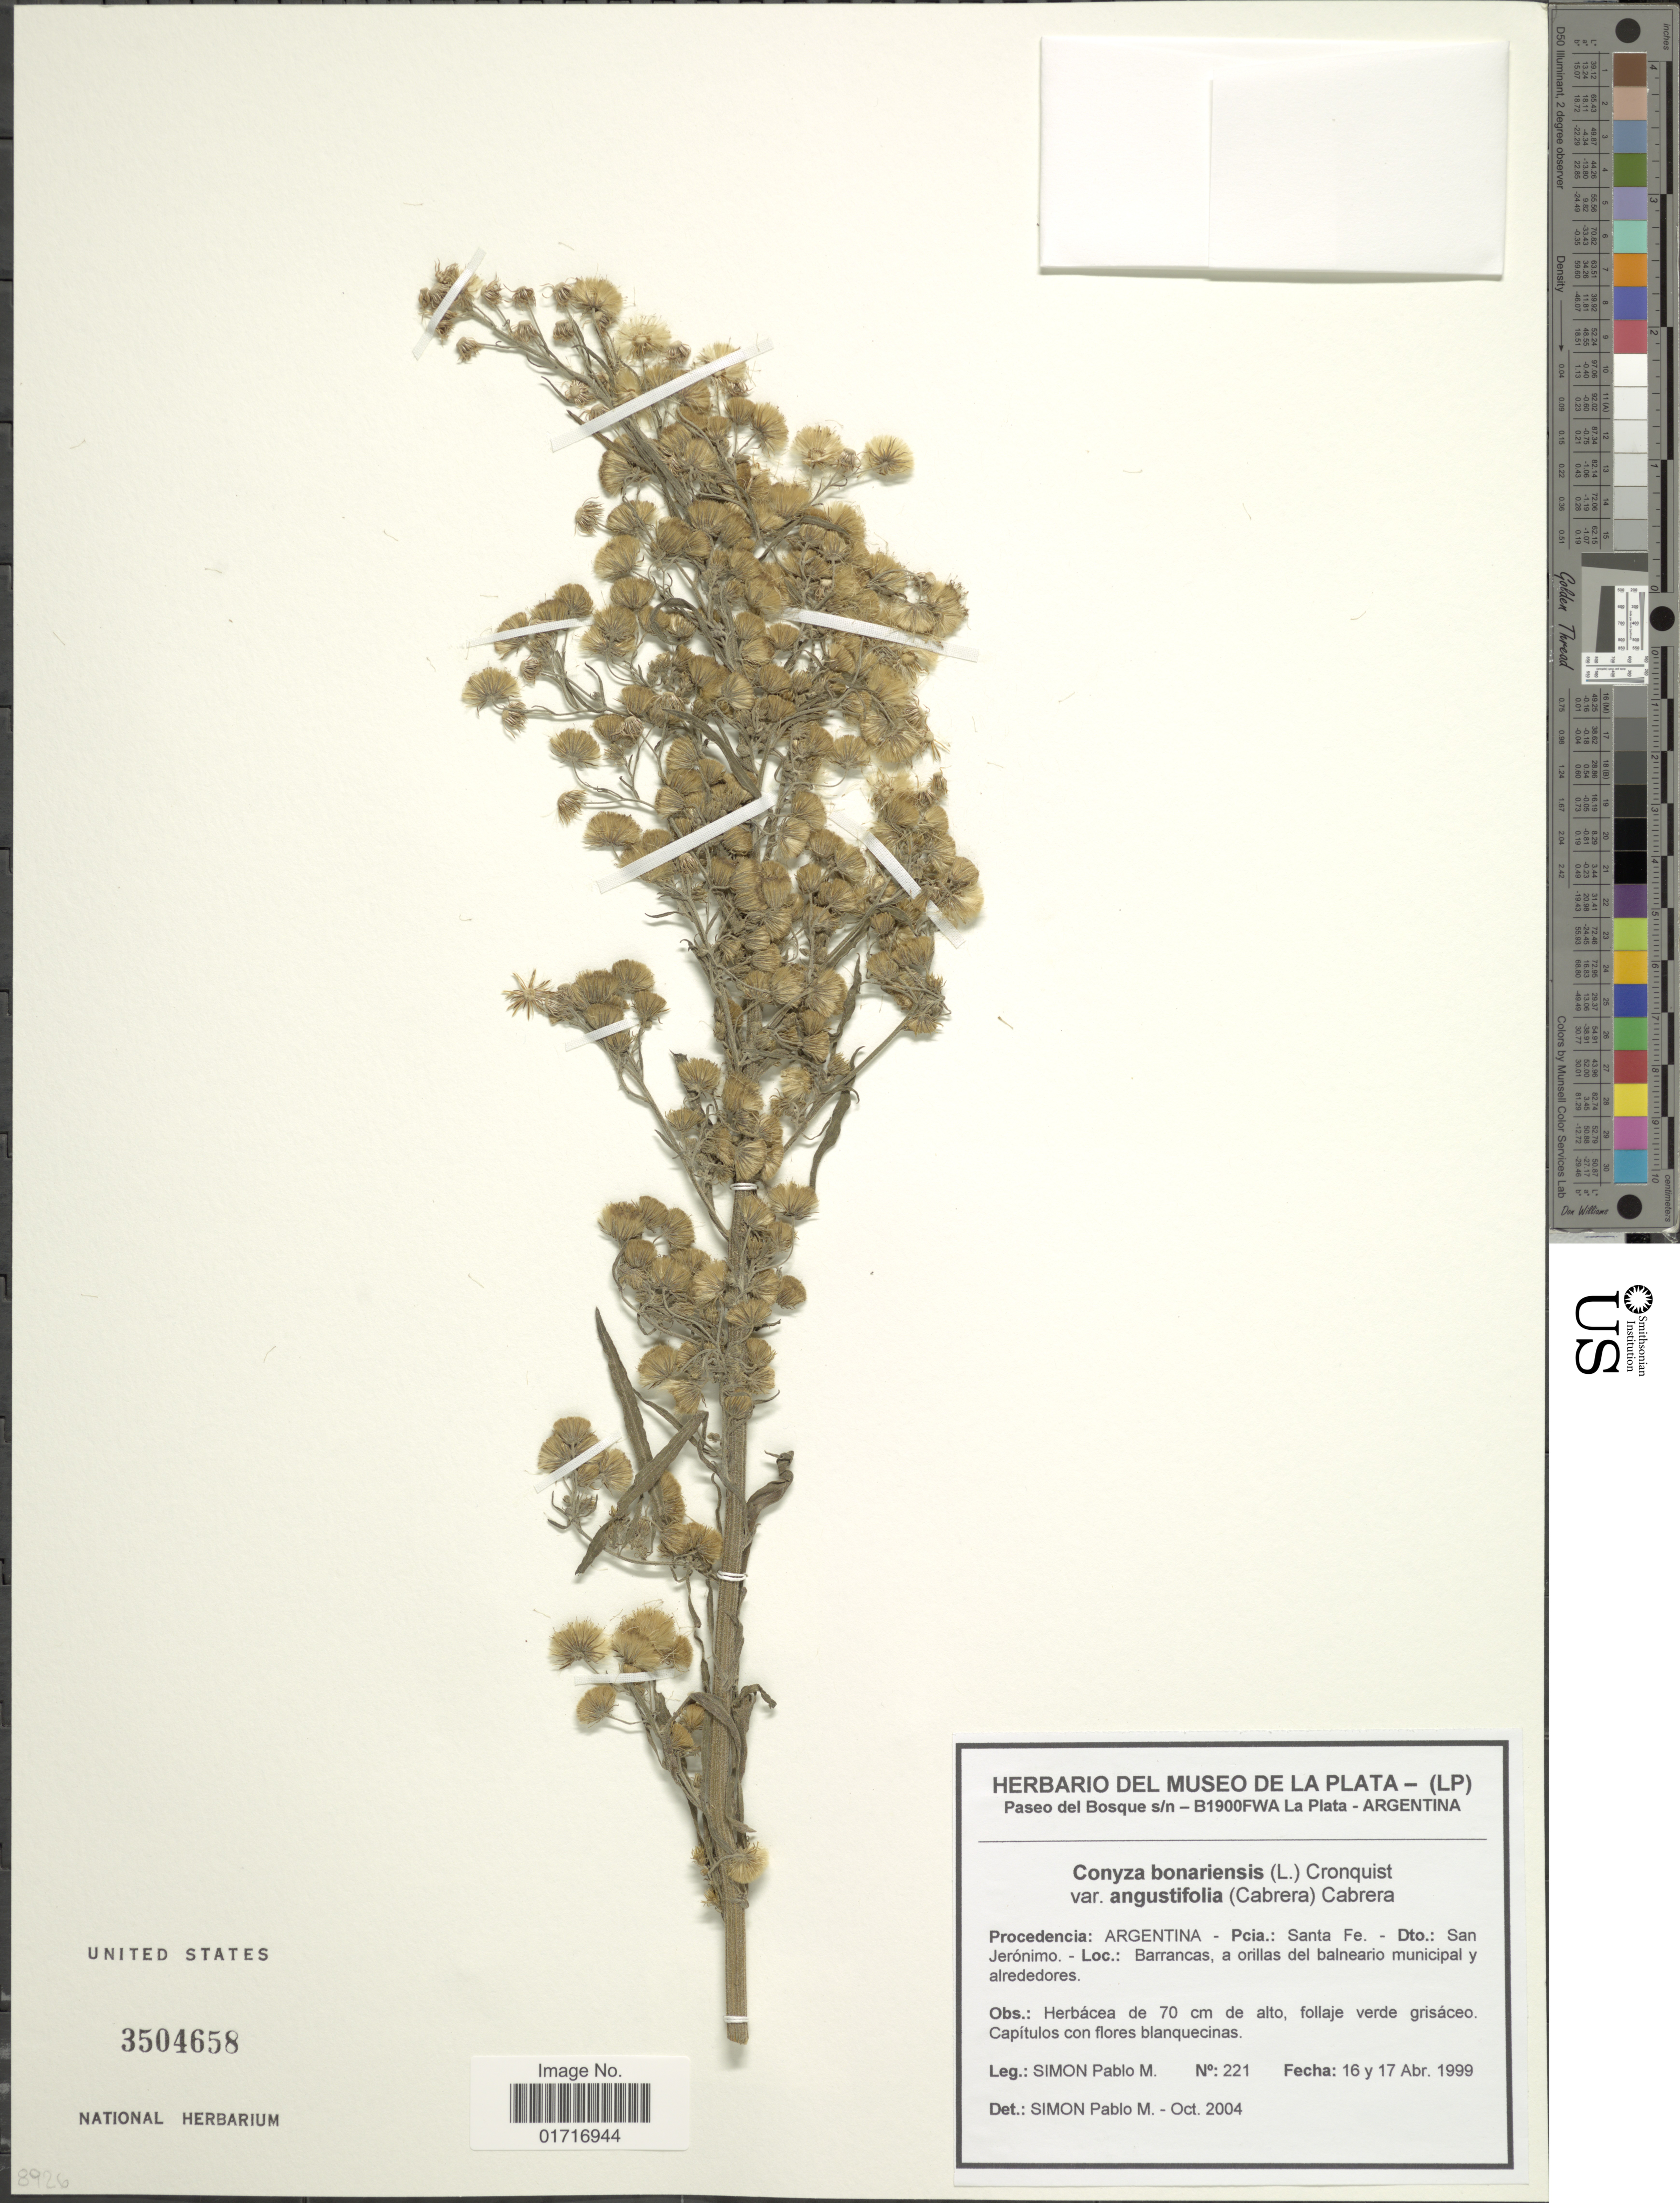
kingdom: Plantae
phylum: Tracheophyta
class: Magnoliopsida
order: Asterales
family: Asteraceae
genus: Conyza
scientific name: Conyza bonariensis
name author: (L.) Cronq.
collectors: P. M. Simón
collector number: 221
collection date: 1999-04-16/1999-04-17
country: Argentina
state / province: Santa Fe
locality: Procedencia: Argentina - Pcia.: Santa Fe. - Dto.: San Jeronimo. - Loc: Barrancas, a orillas del balneario municipal y alrededores.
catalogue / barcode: US 3504658